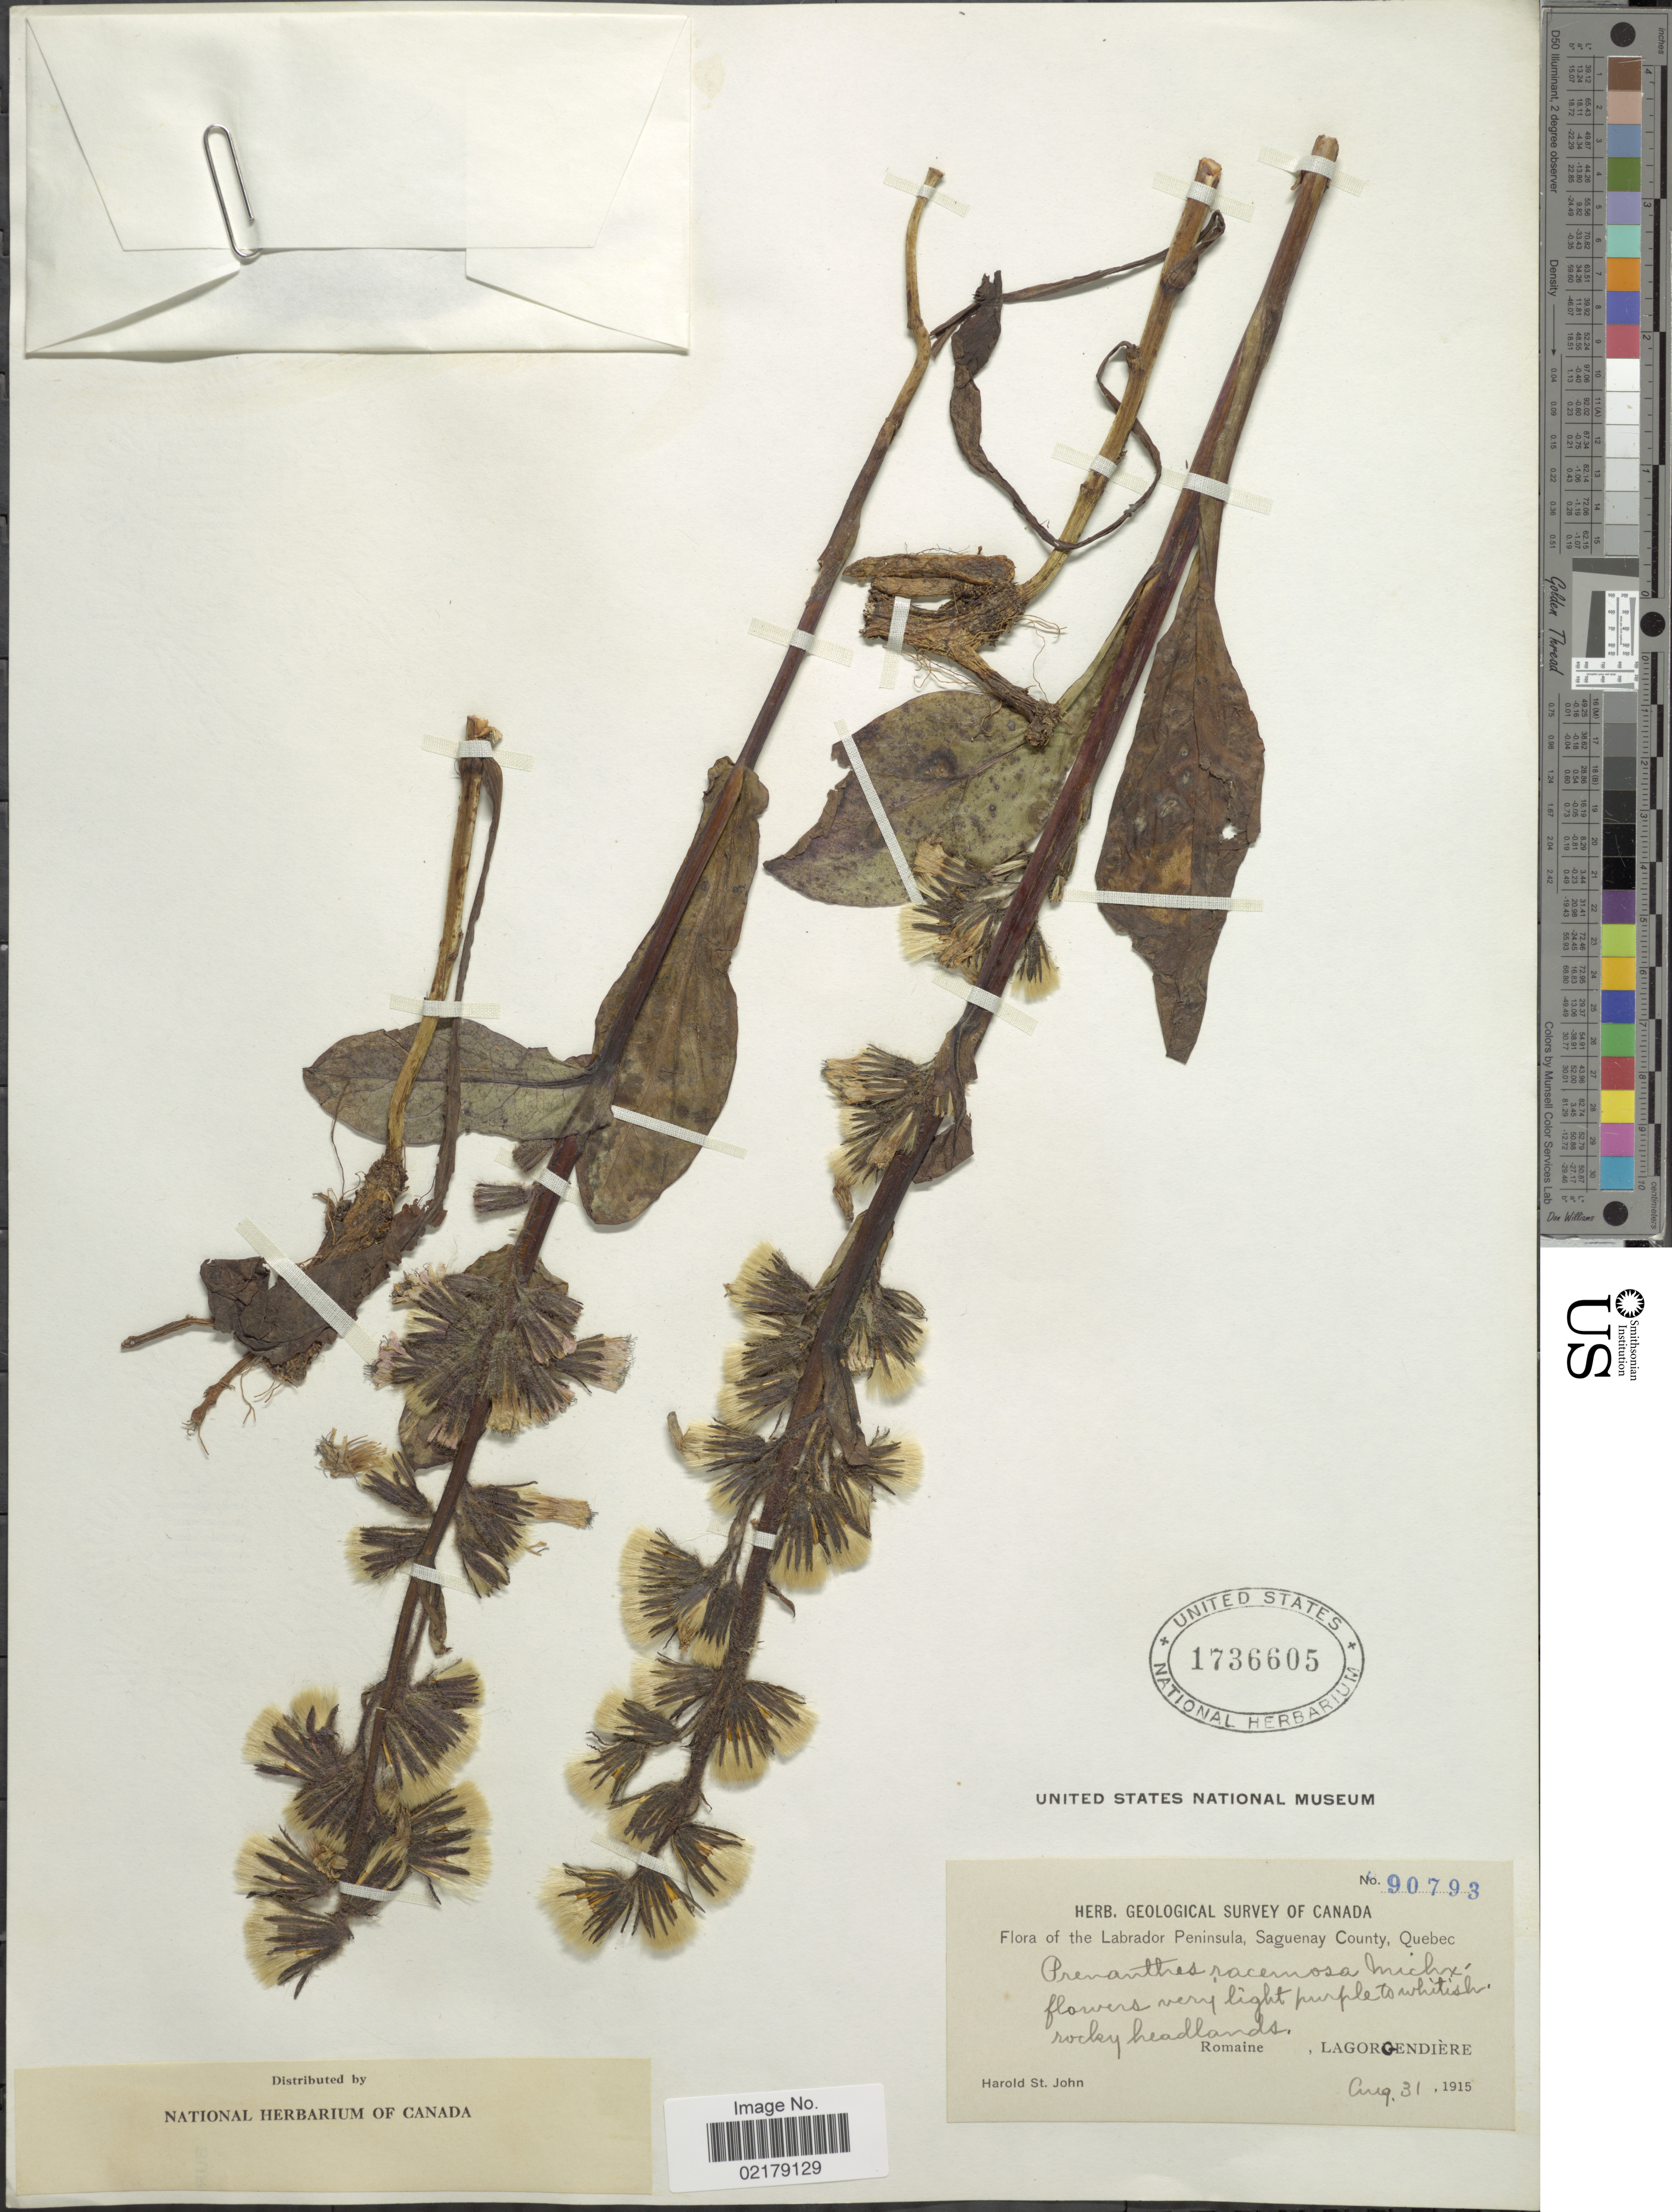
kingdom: Plantae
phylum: Tracheophyta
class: Magnoliopsida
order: Asterales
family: Asteraceae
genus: Nabalus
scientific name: Nabalus racemosus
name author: (Michx.) Hook.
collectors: H. St. John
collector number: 90793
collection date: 1915-08-31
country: Canada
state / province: Quebec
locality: The Labrador Peninsula, Saguenay County, rocky headlands, Romaine, Lagoroendière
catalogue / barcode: US 1736605